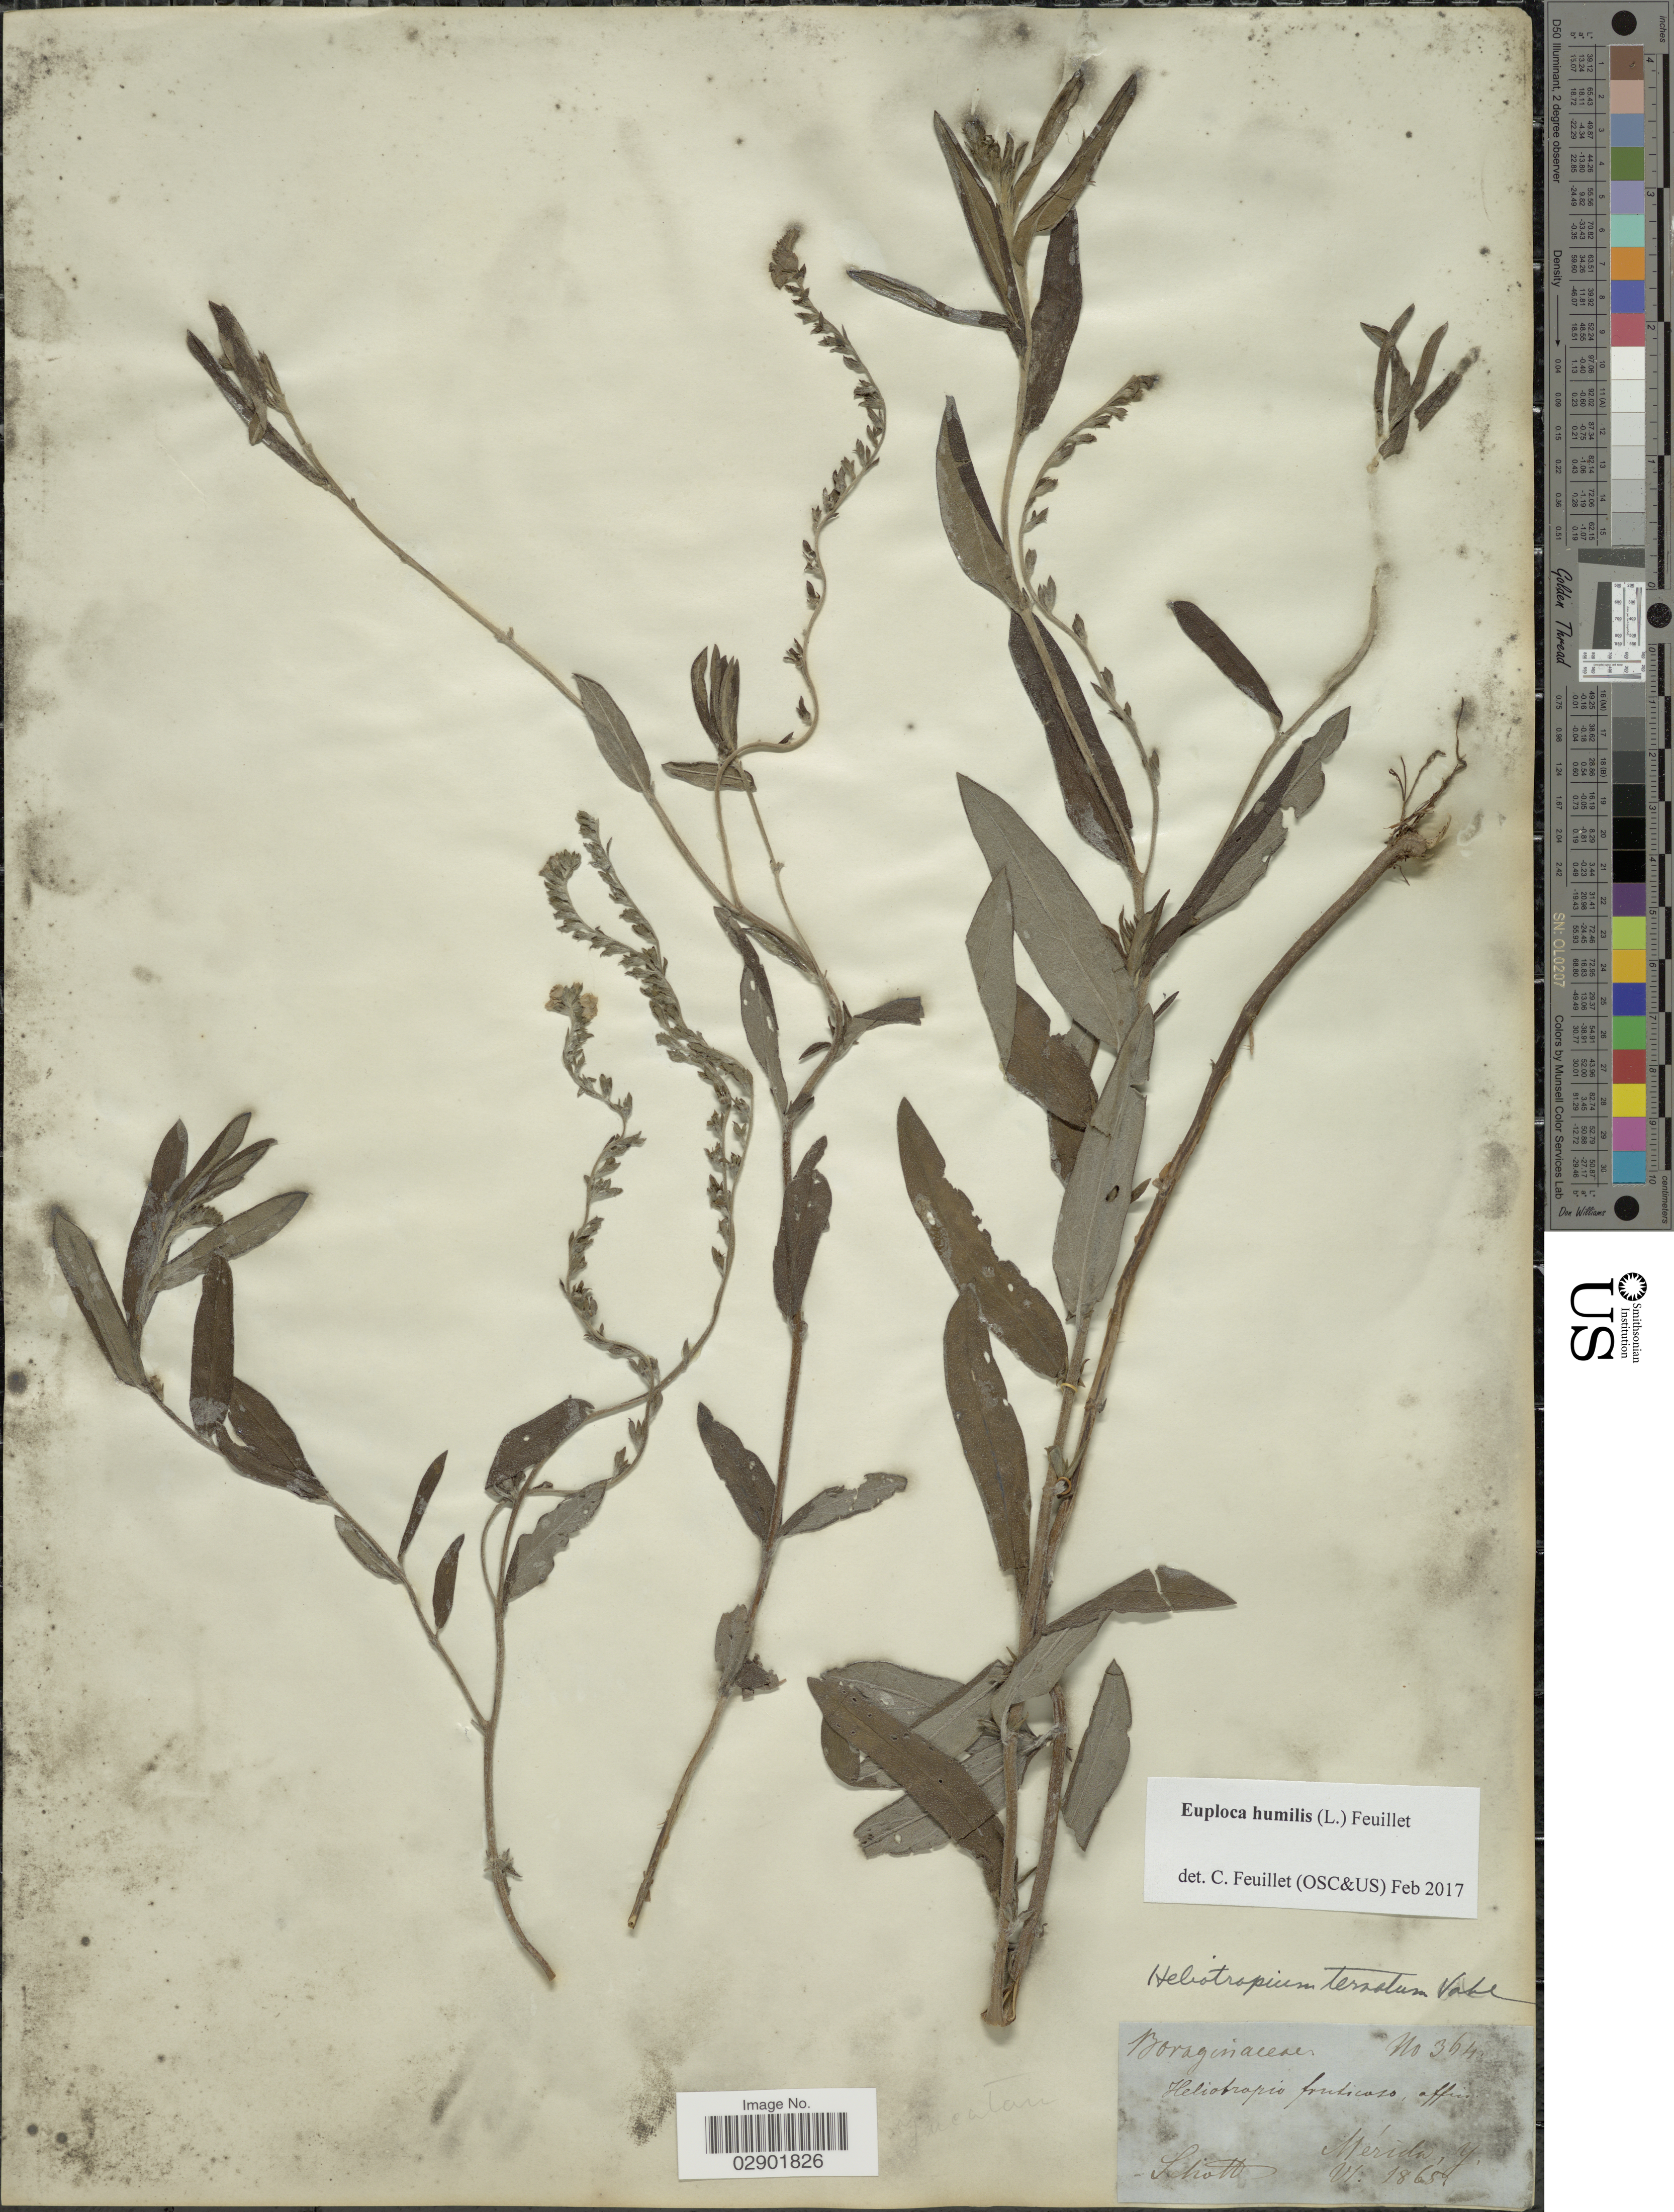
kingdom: Plantae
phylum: Tracheophyta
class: Magnoliopsida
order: Boraginales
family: Heliotropiaceae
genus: Euploca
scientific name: Euploca humilis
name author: (L.) Feuillet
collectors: Schott, --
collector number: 394*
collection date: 1865-06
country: Mexico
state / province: Yucatán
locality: Mérida.